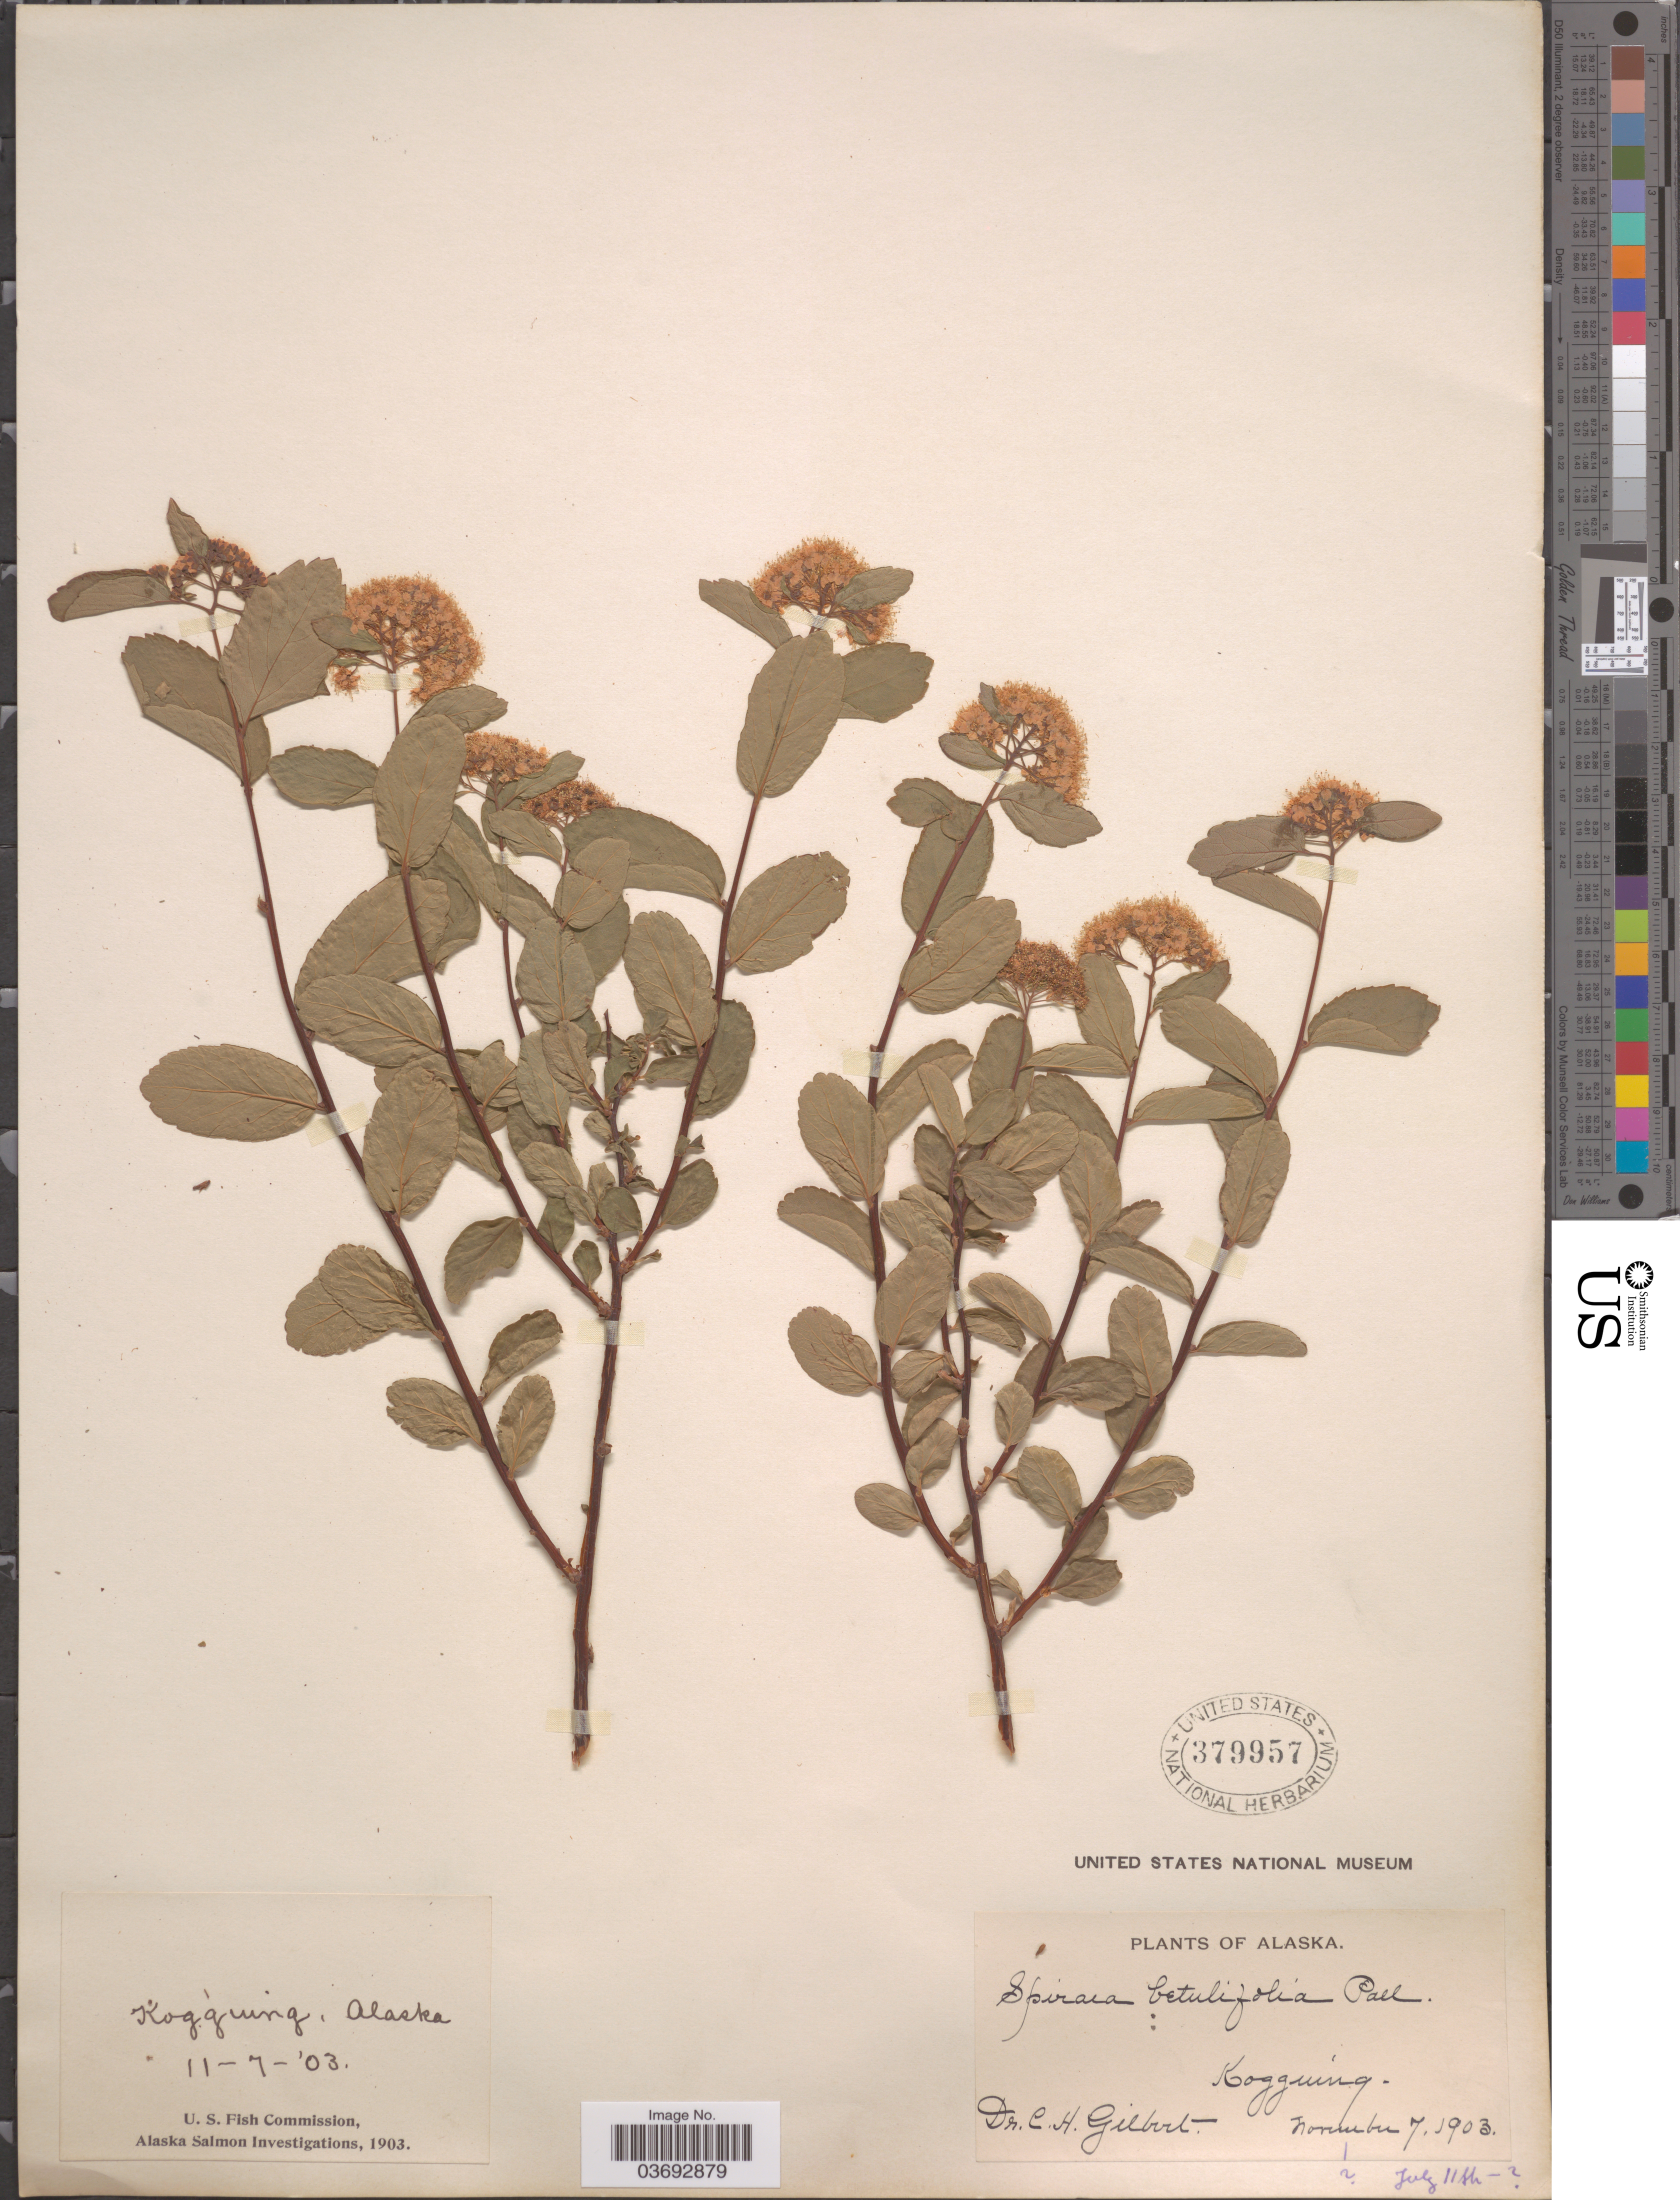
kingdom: Plantae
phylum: Tracheophyta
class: Magnoliopsida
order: Rosales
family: Rosaceae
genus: Spiraea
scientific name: Spiraea stevenii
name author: (C.K. Schneid.) Rydb.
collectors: C. Gilbert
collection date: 1903-11-07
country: United States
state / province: Alaska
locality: Koggiung.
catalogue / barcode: US 379957